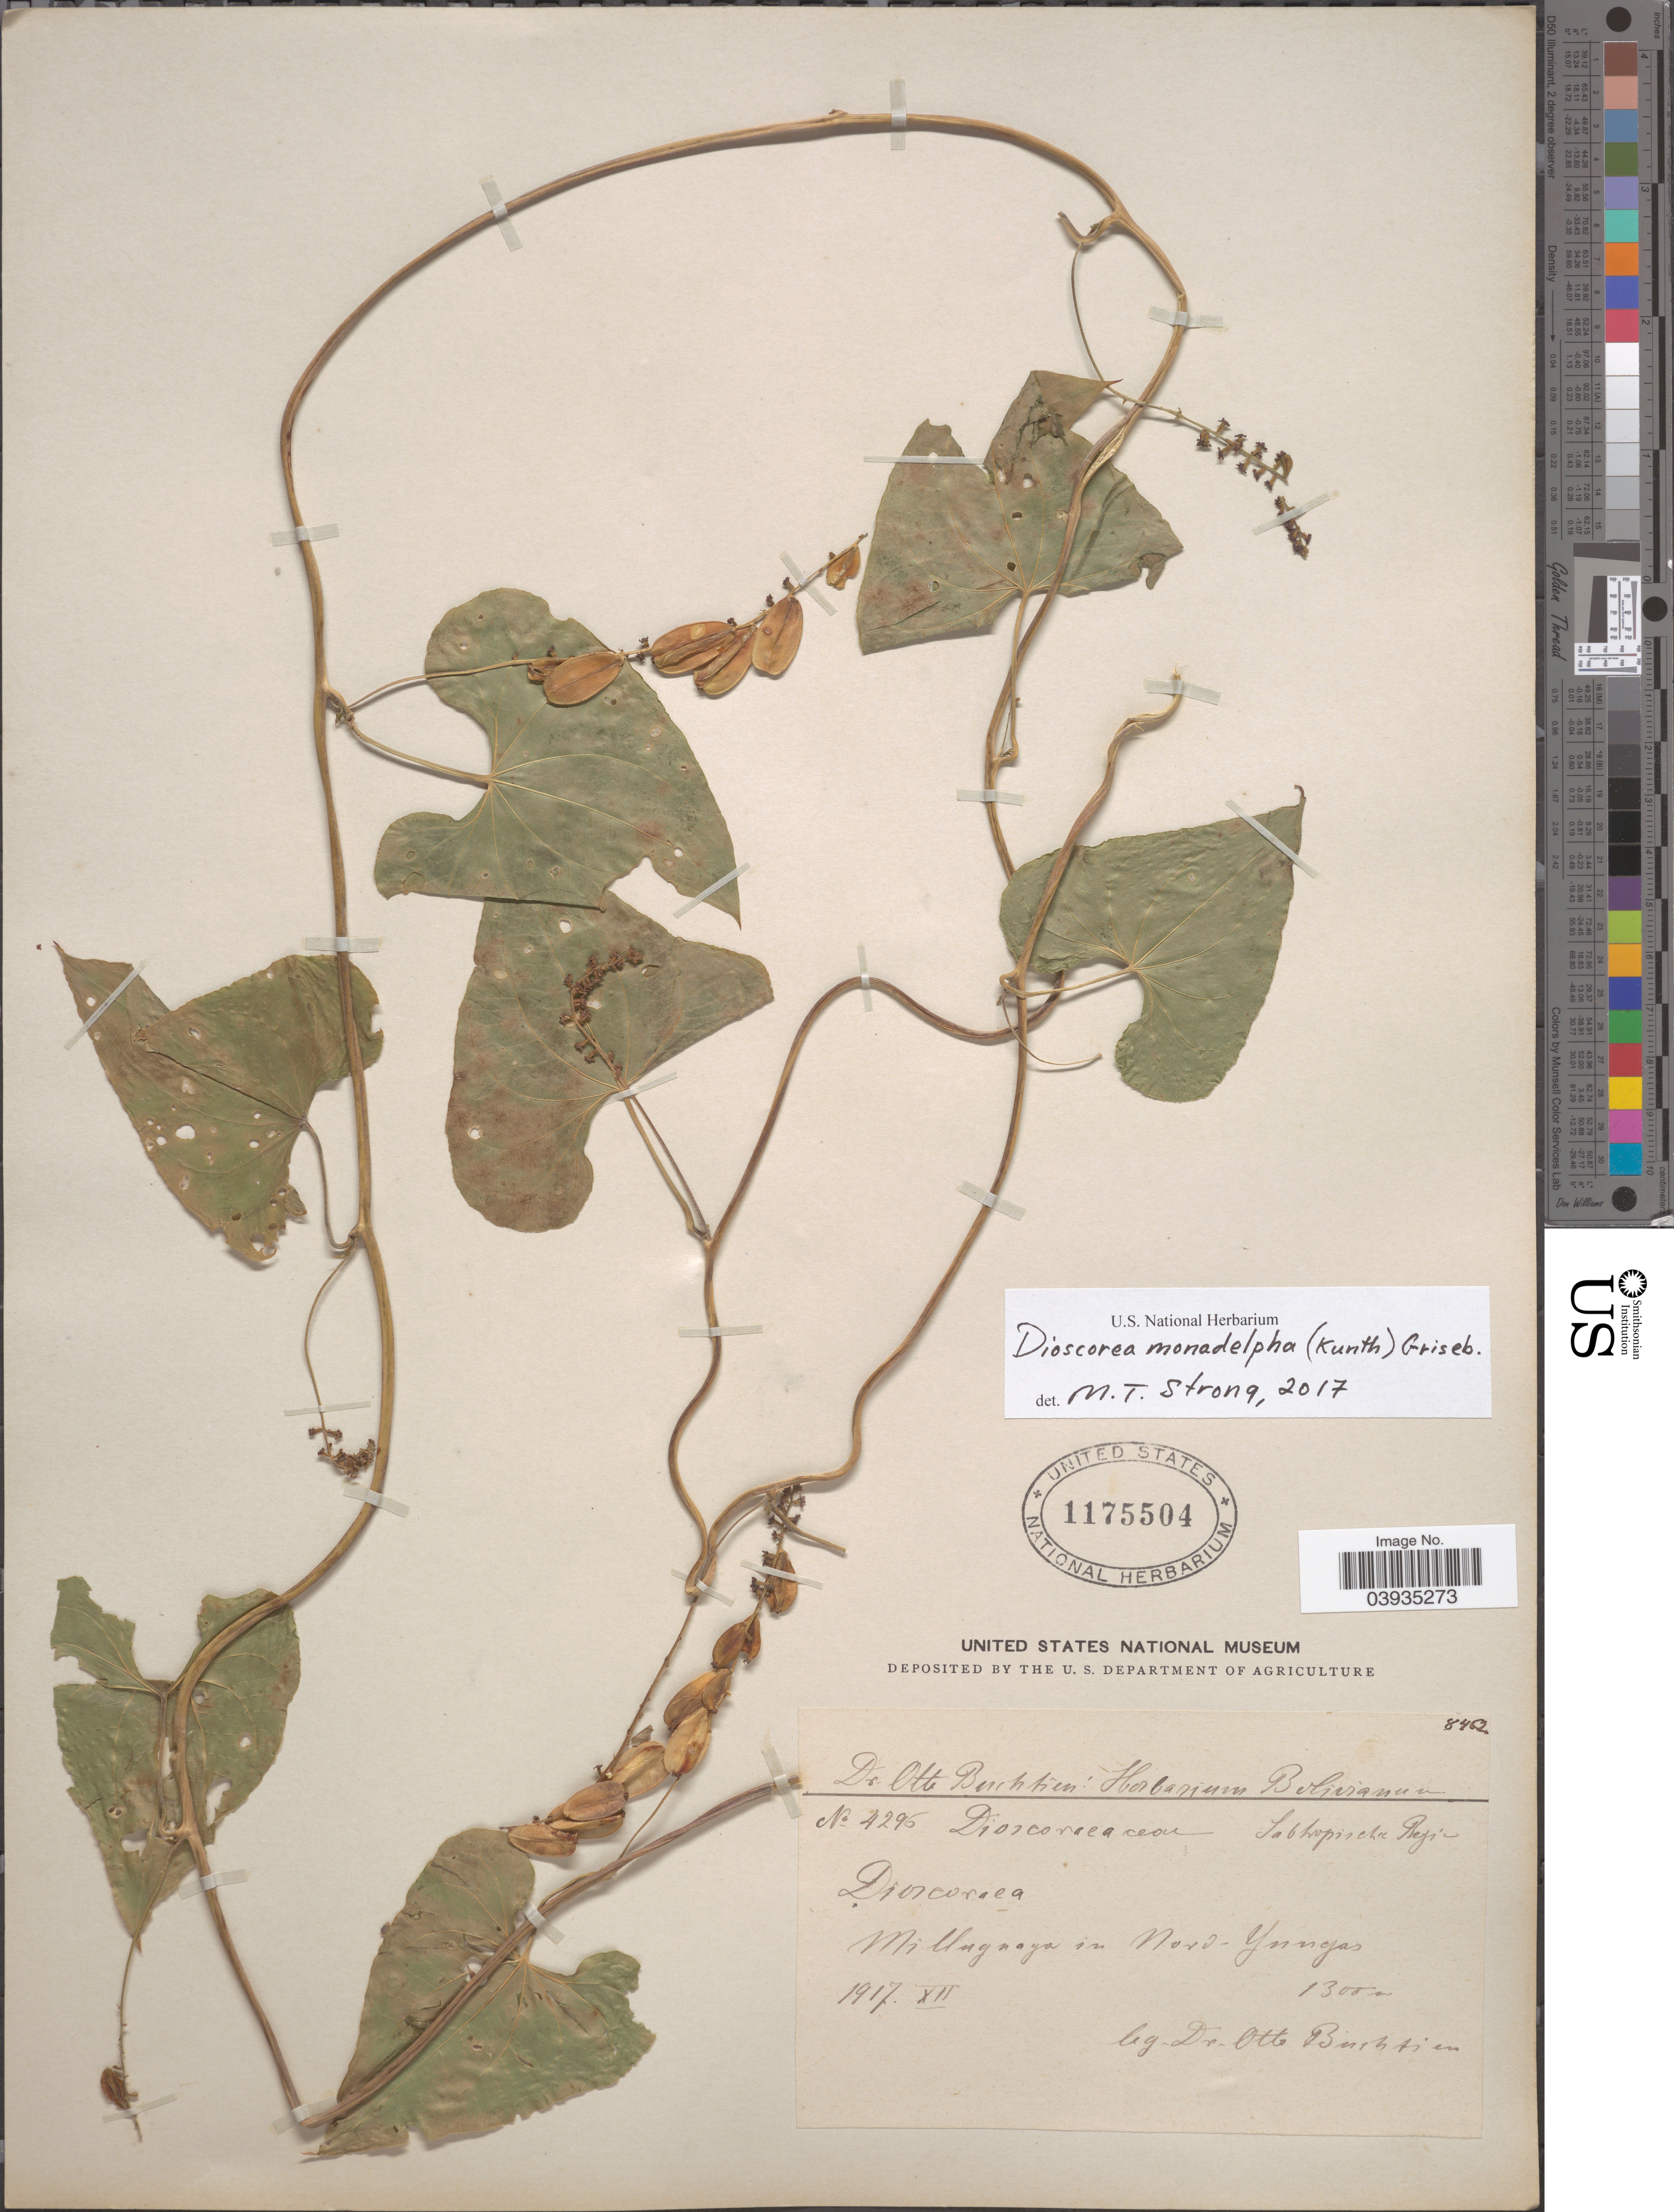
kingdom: Plantae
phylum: Tracheophyta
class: Liliopsida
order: Dioscoreales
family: Dioscoreaceae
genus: Dioscorea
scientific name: Dioscorea monadelpha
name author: (Kunth) Griseb.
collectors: O. Buchtien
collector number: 4295*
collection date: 1917-12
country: Bolivia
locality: Milluguaya in Nord- Yungas.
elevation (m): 1300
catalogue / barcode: US 1175504